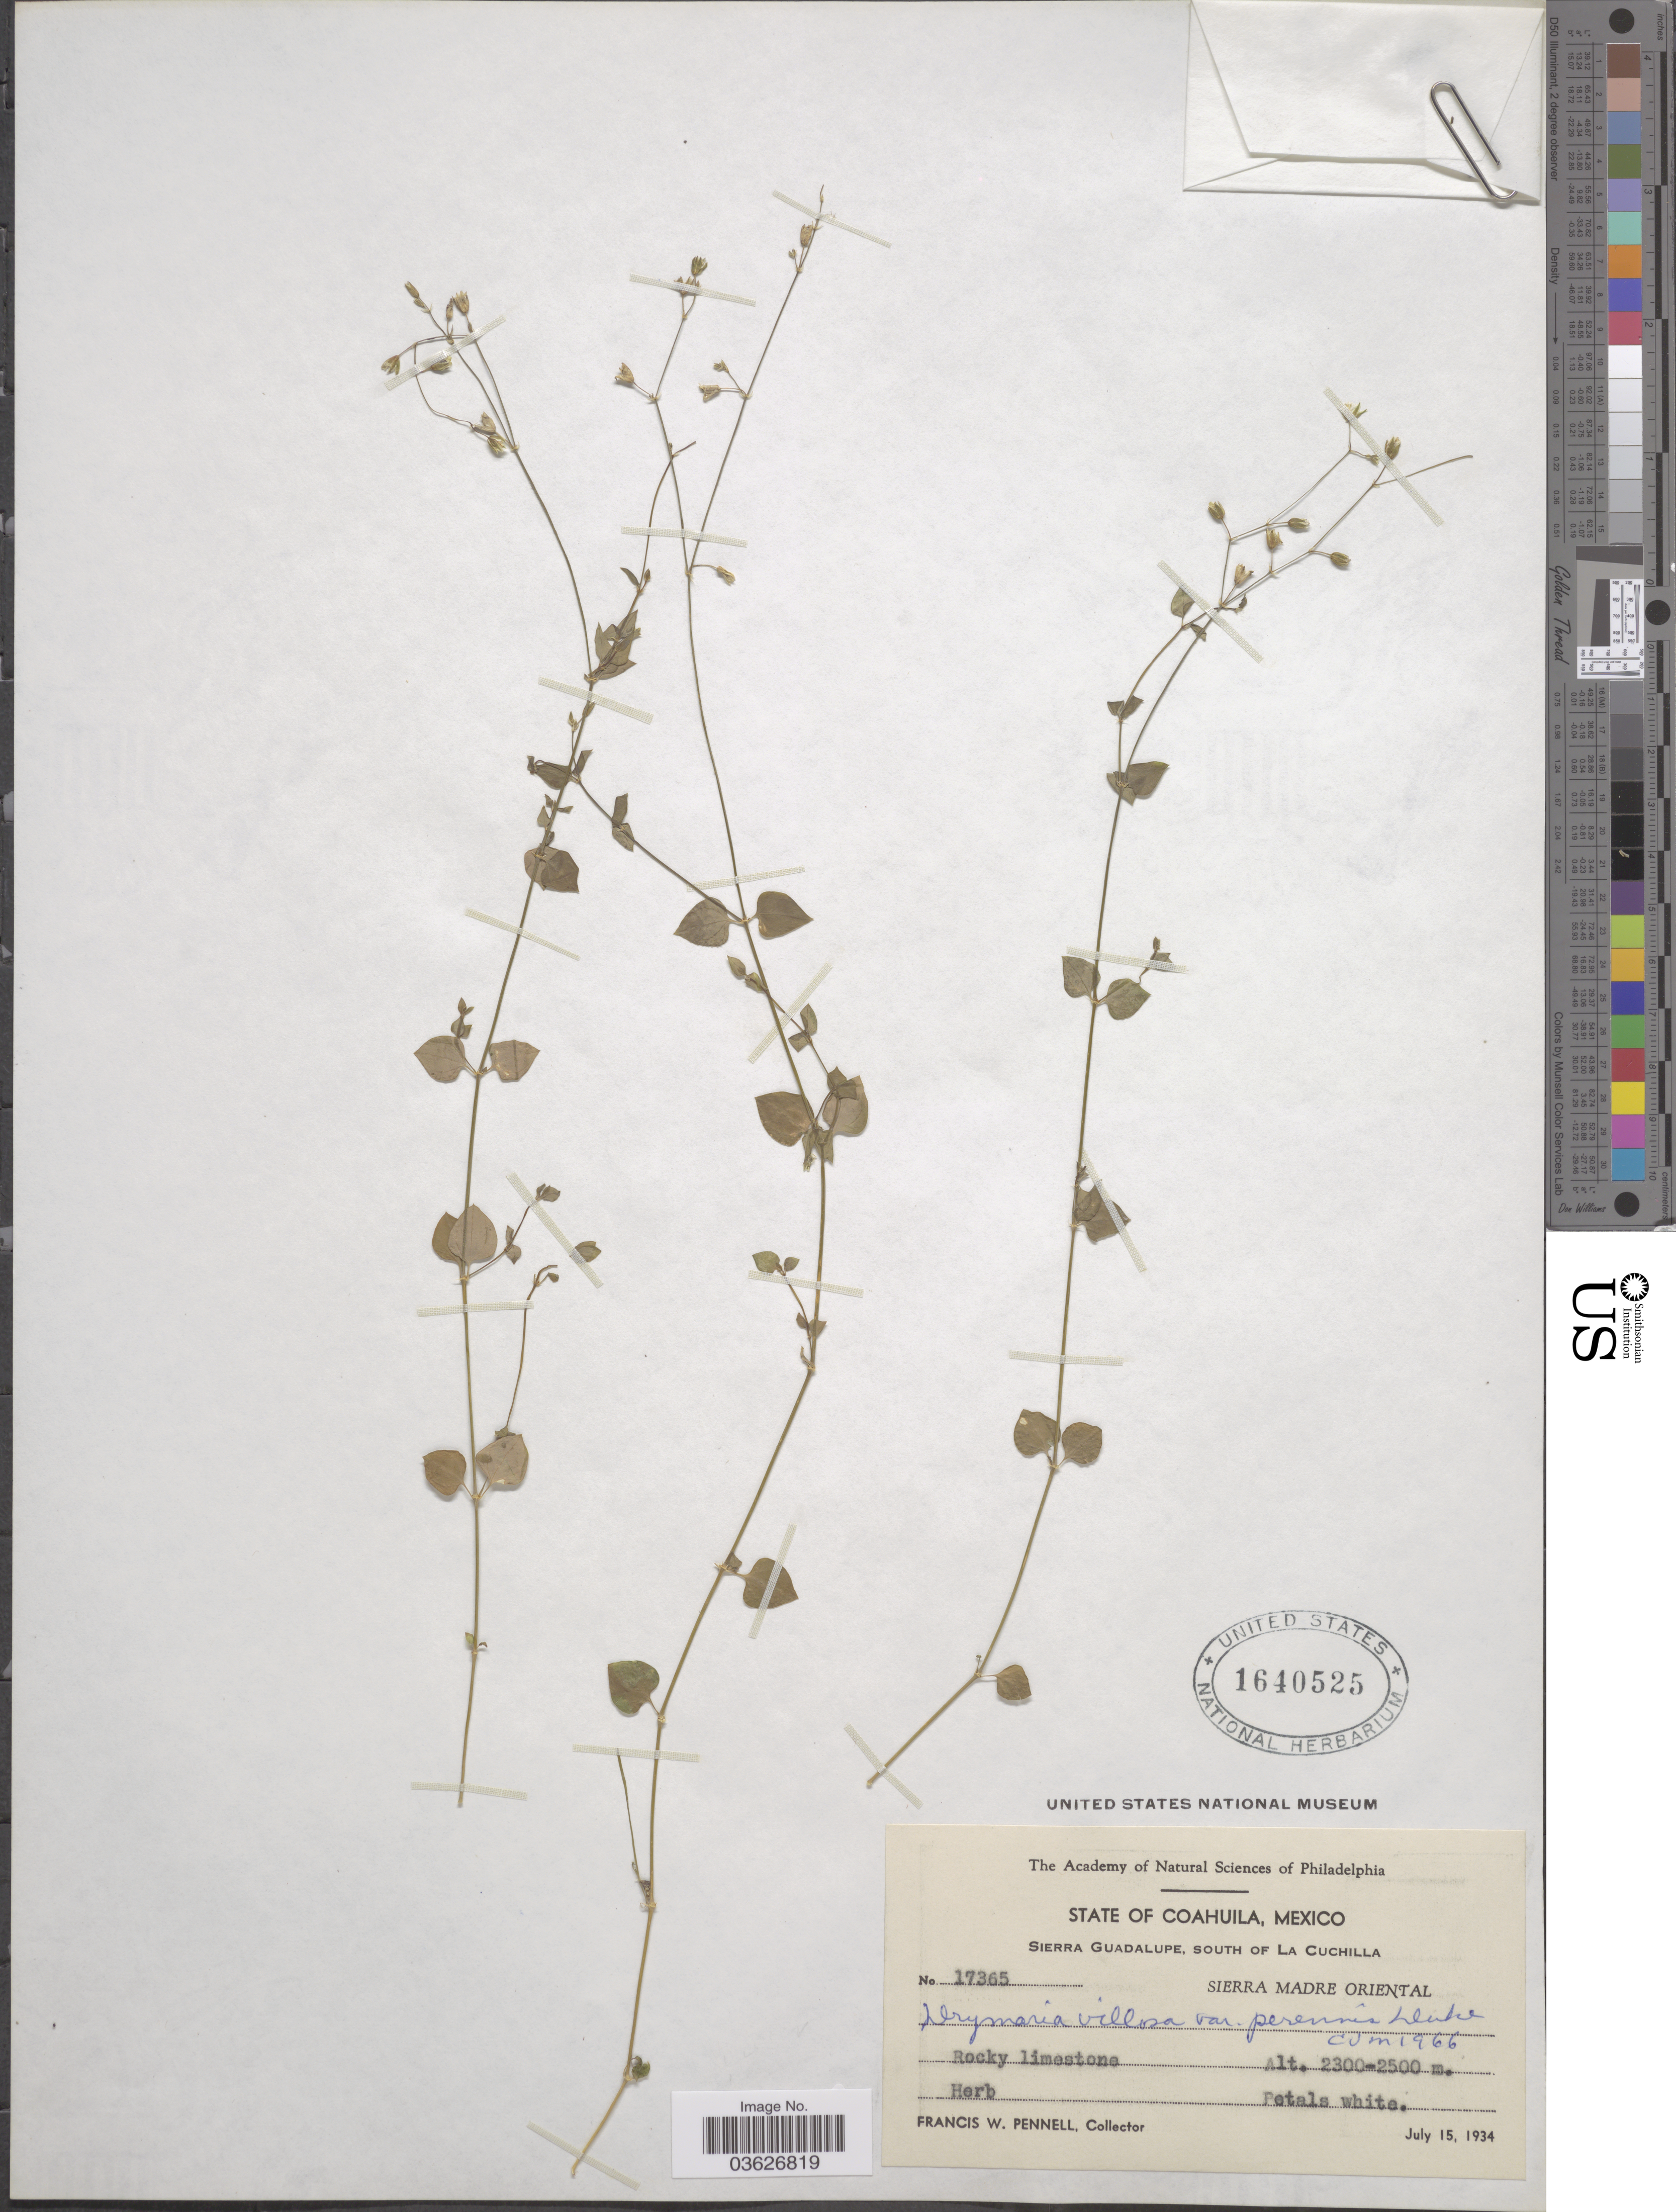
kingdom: Plantae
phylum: Tracheophyta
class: Magnoliopsida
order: Caryophyllales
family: Caryophyllaceae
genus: Drymaria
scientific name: Drymaria villosa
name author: Cham. & Schltdl.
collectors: F. W. Pennell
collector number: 17365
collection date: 1934-07-15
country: Mexico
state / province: Coahuila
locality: Sierra Guadalupe, south of La Cuchilla. Sierra Madre Oriental.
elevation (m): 2300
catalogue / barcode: US 1640525